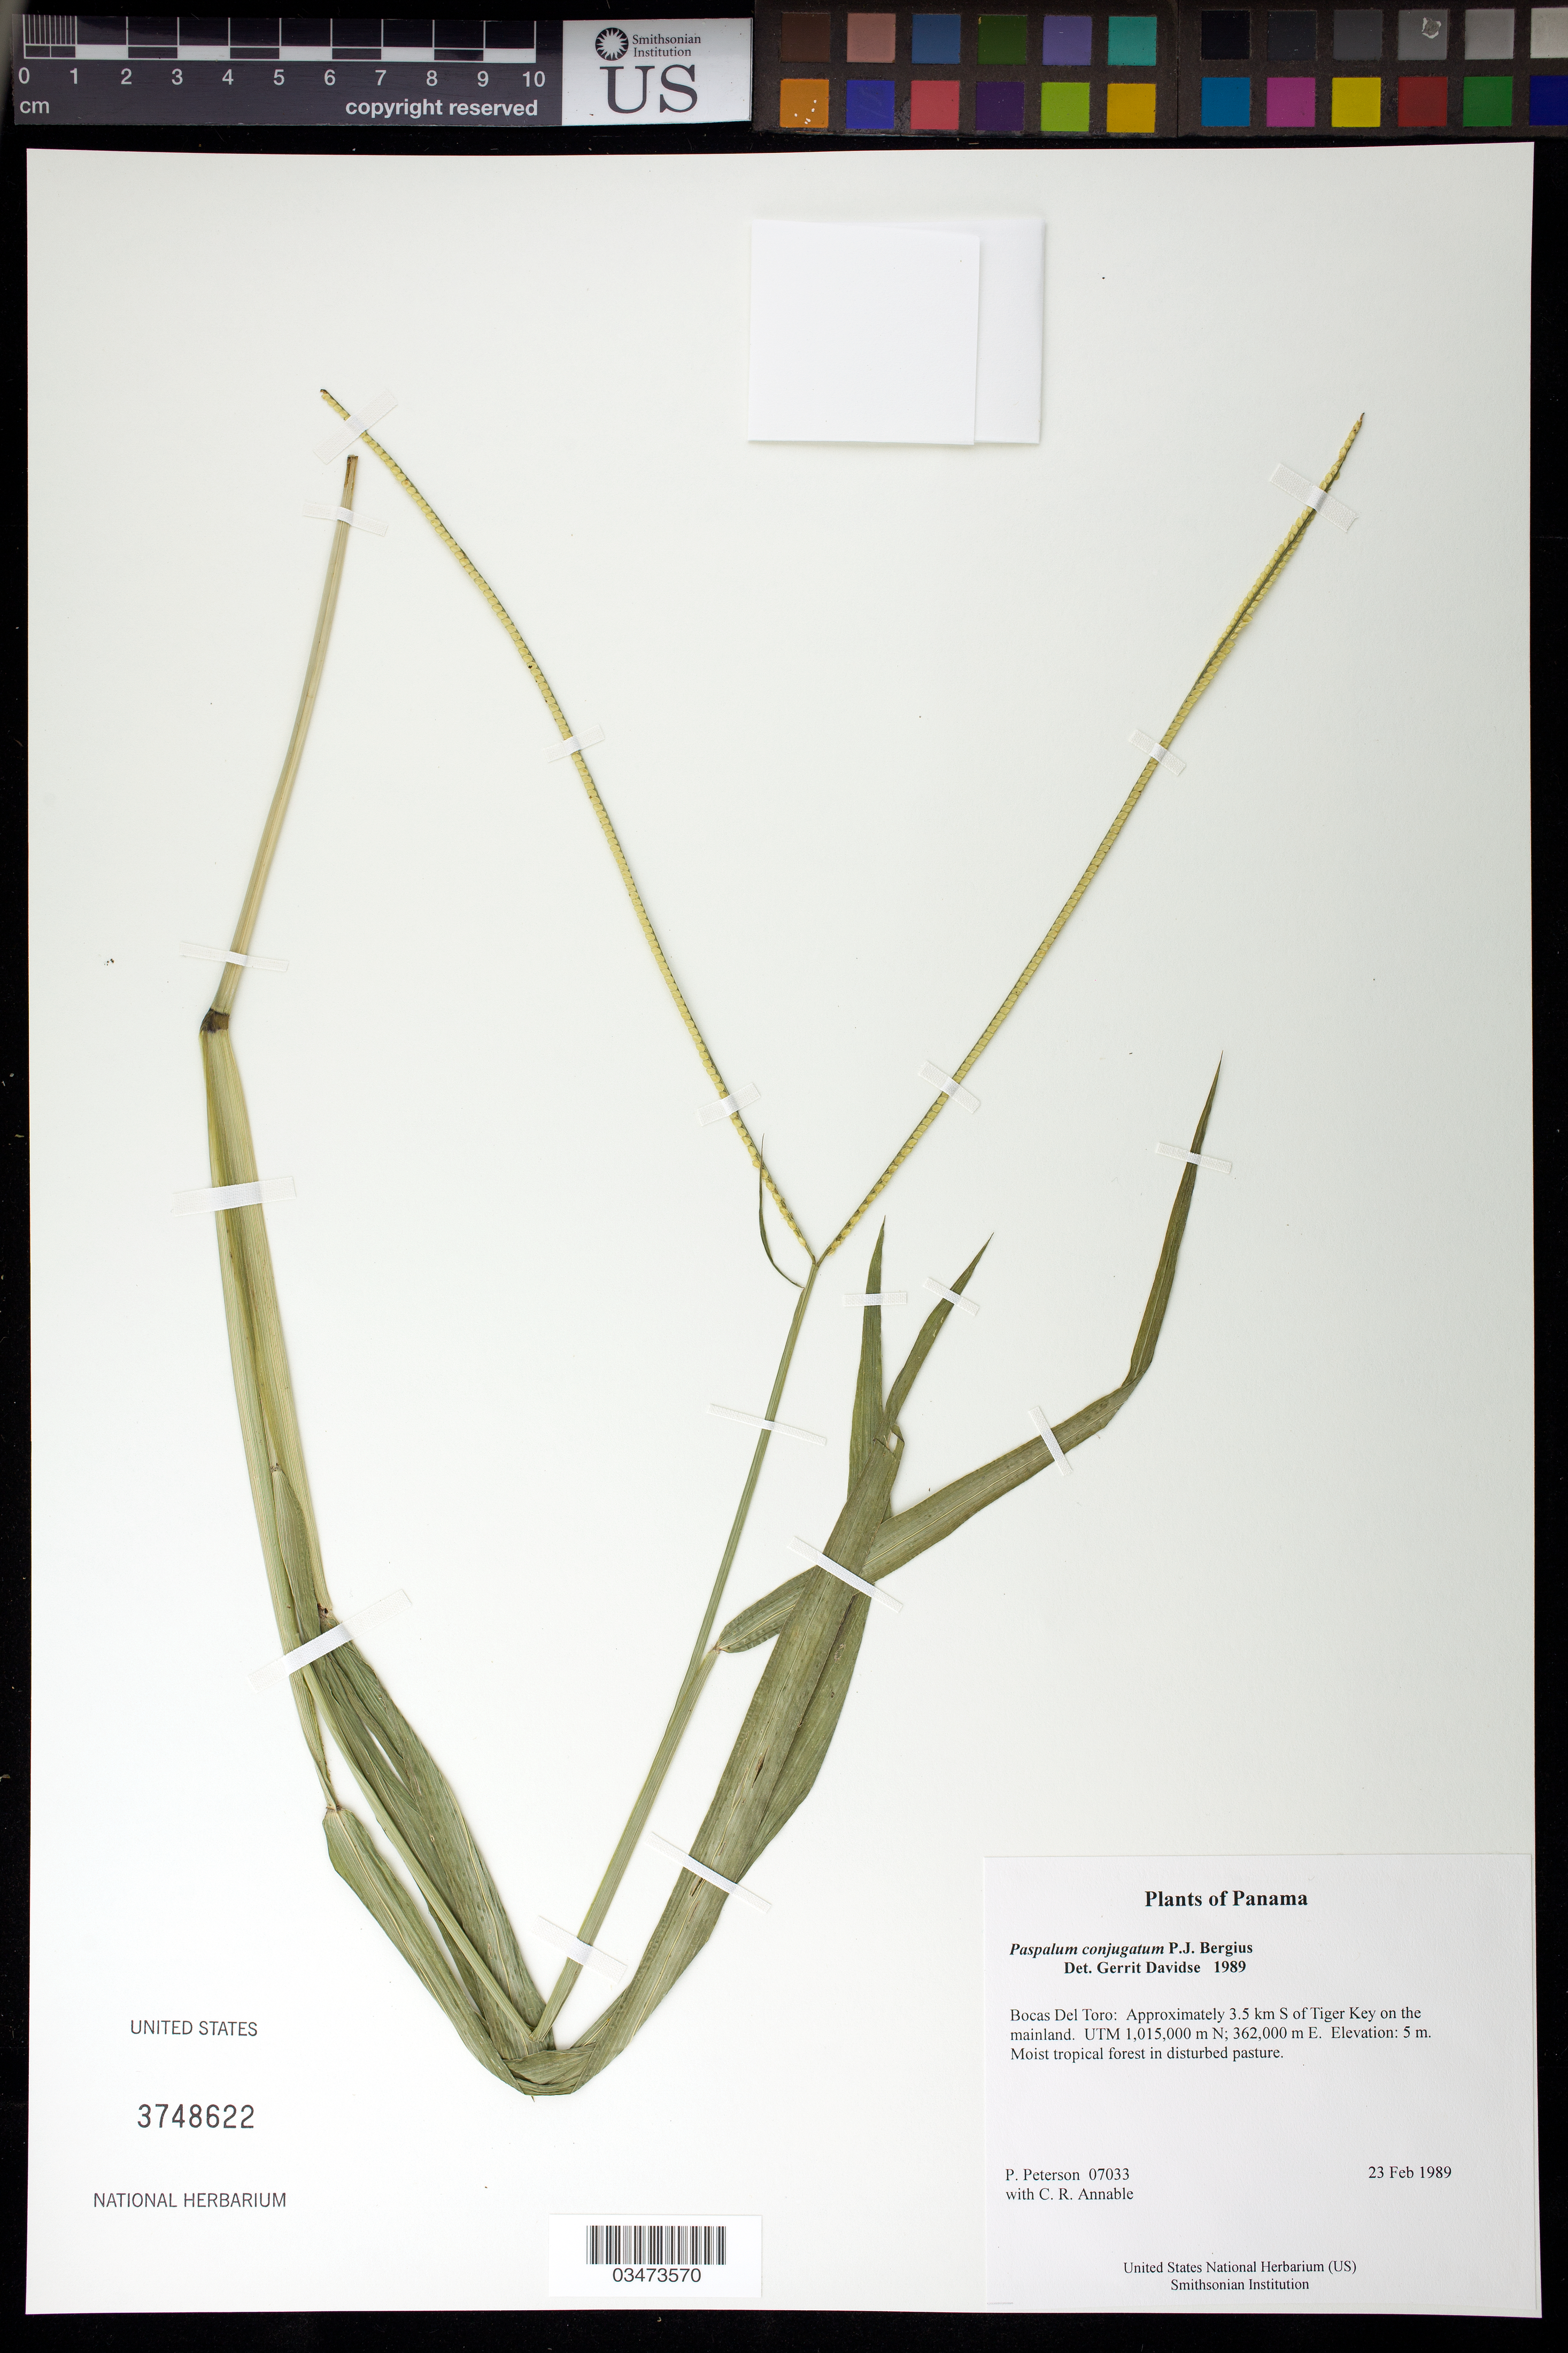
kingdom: Plantae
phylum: Tracheophyta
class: Liliopsida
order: Poales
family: Poaceae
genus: Paspalum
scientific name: Paspalum conjugatum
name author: P.J. Bergius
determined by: Davidse, Gerrit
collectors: P. M. Peterson & C. R. Annable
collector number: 07033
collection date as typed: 23 Feb 1989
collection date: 1989-02-23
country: Panama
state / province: Bocas del Toro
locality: Approximately 3.5 km S of Tiger Key on the mainland. UTM 1,015,000 m N; 362,000 m E.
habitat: Moist tropical forest in disturbed pasture.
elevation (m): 5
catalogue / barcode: US 3748622